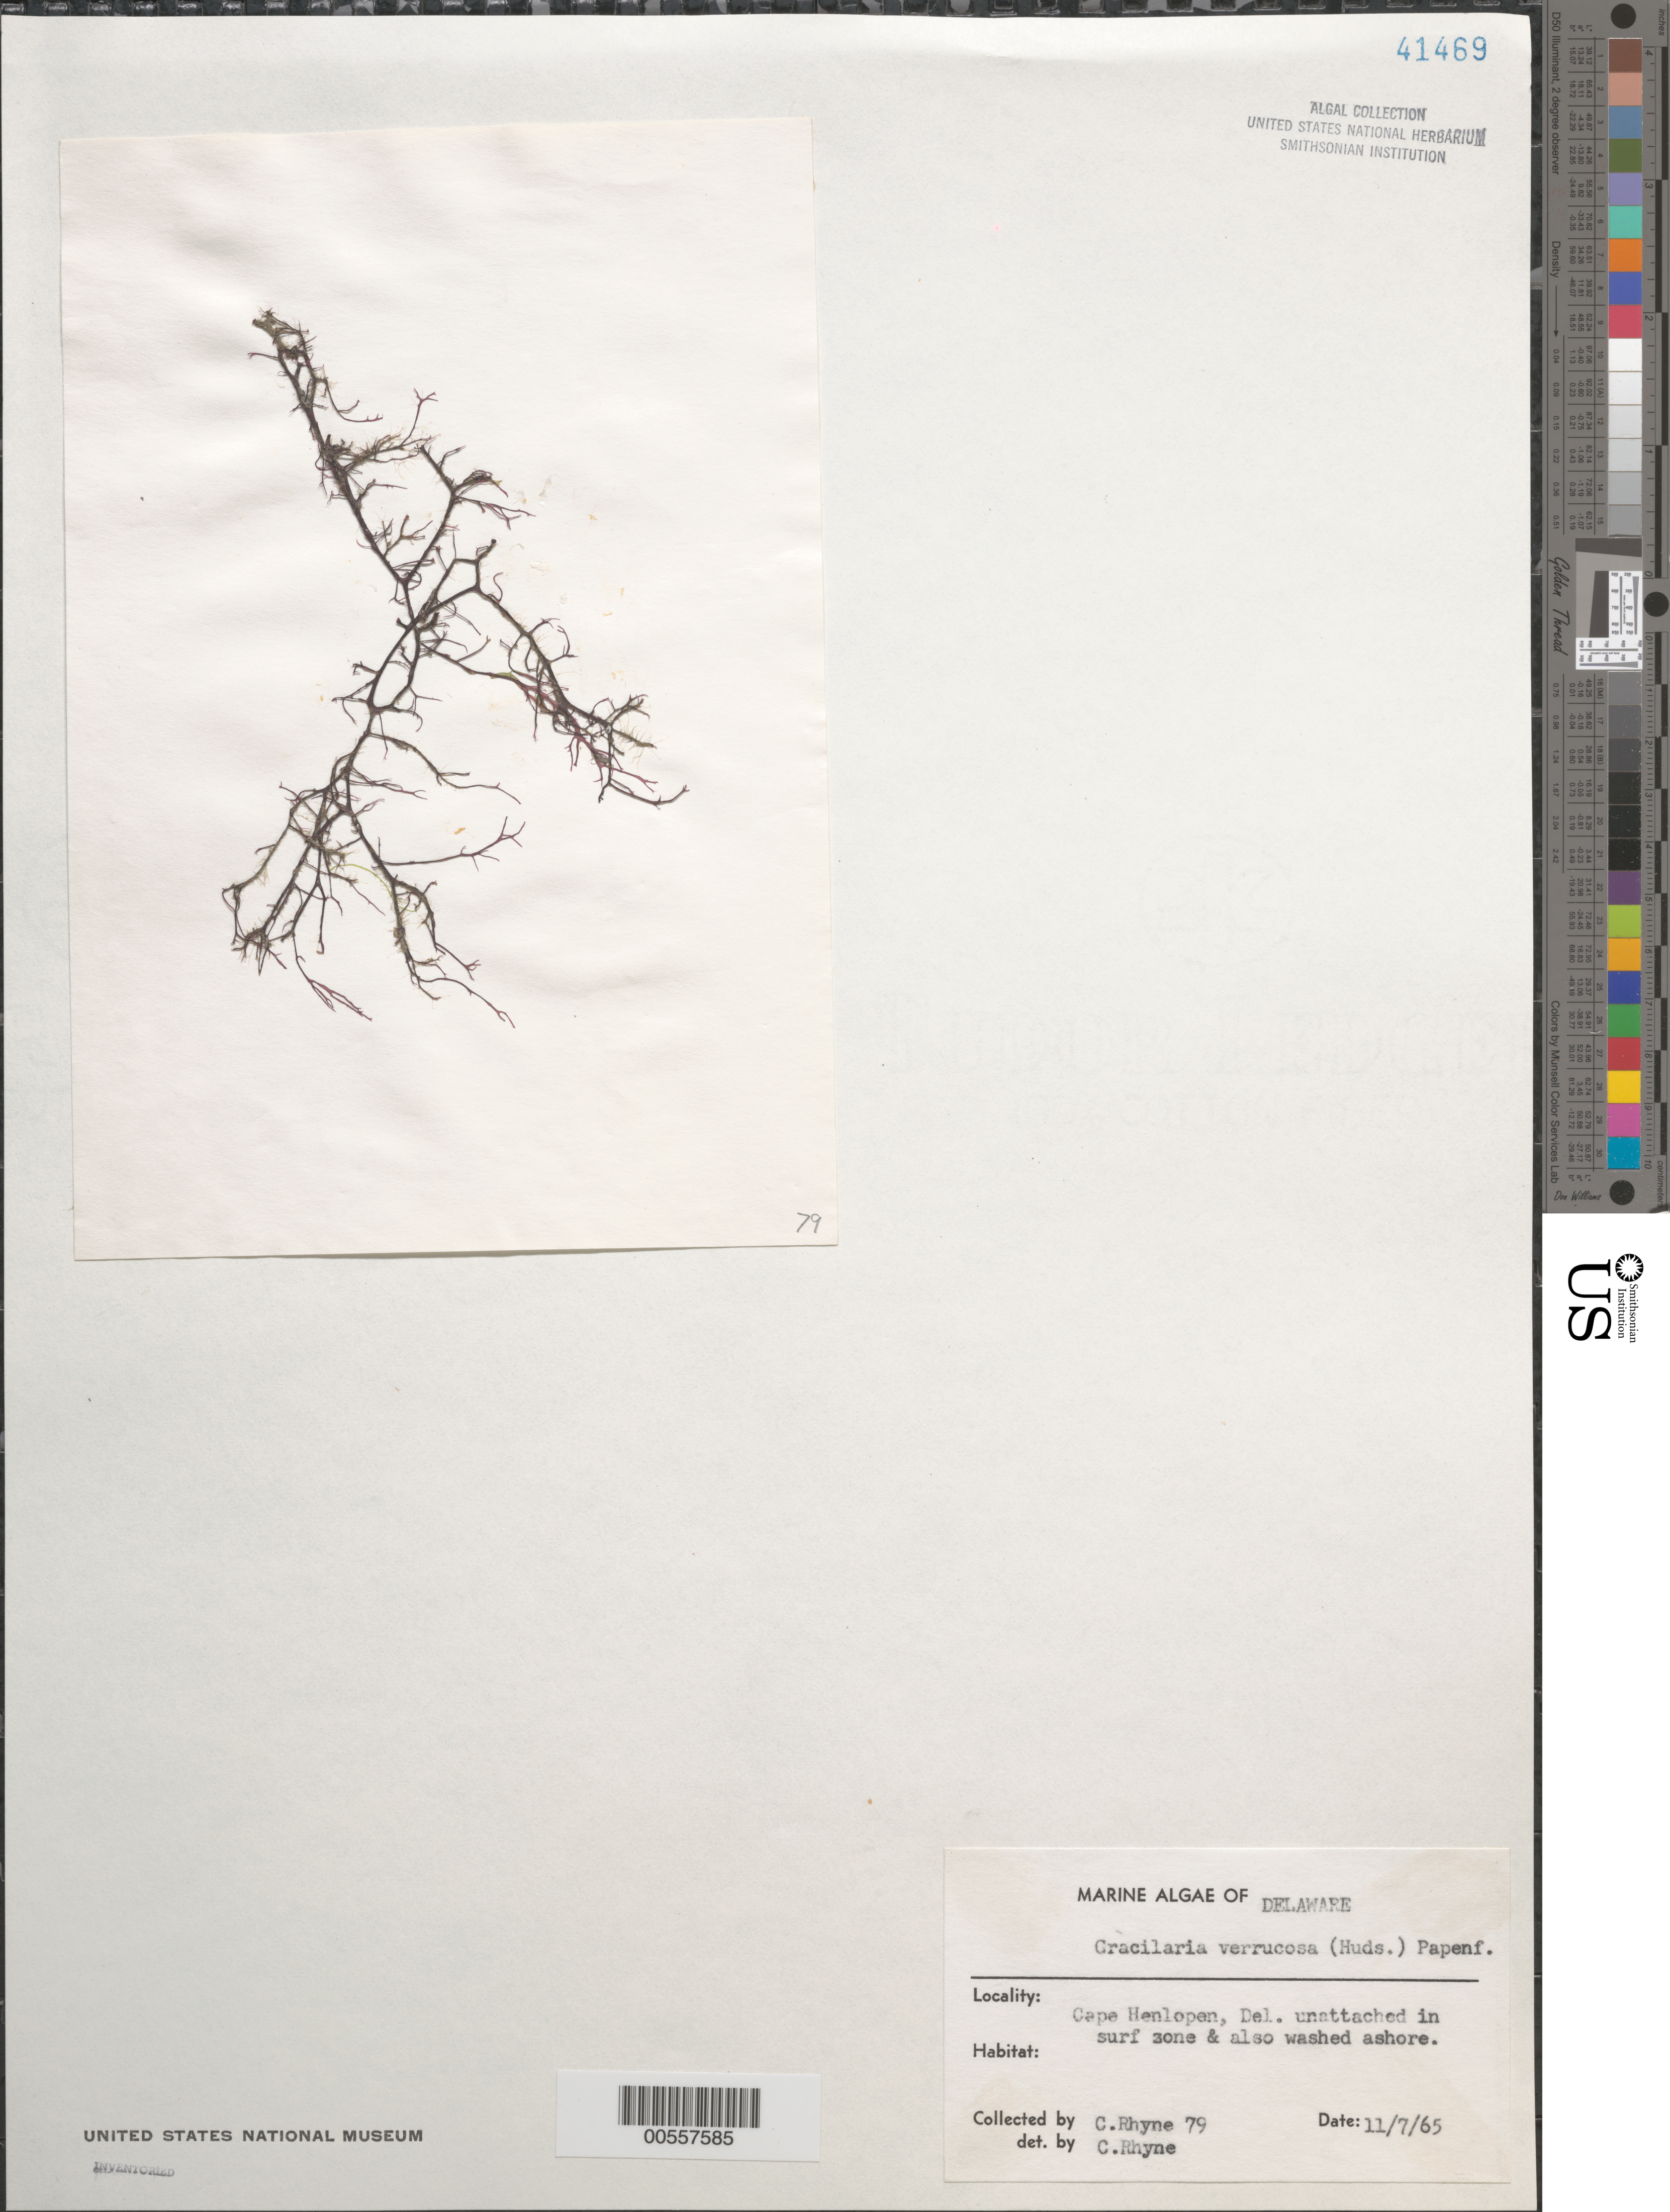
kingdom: Plantae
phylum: Rhodophyta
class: Florideophyceae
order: Gracilariales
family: Gracilariaceae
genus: Gracilariopsis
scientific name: Gracilariopsis longissima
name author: (S.G. Gmel.) Steentoft et al.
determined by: Algae name updating Project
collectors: C. Rhyne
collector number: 79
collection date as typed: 07 Nov 1965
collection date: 1965-11-07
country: United States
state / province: Delaware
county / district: Sussex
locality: Cape Henlopen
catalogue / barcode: US 41469